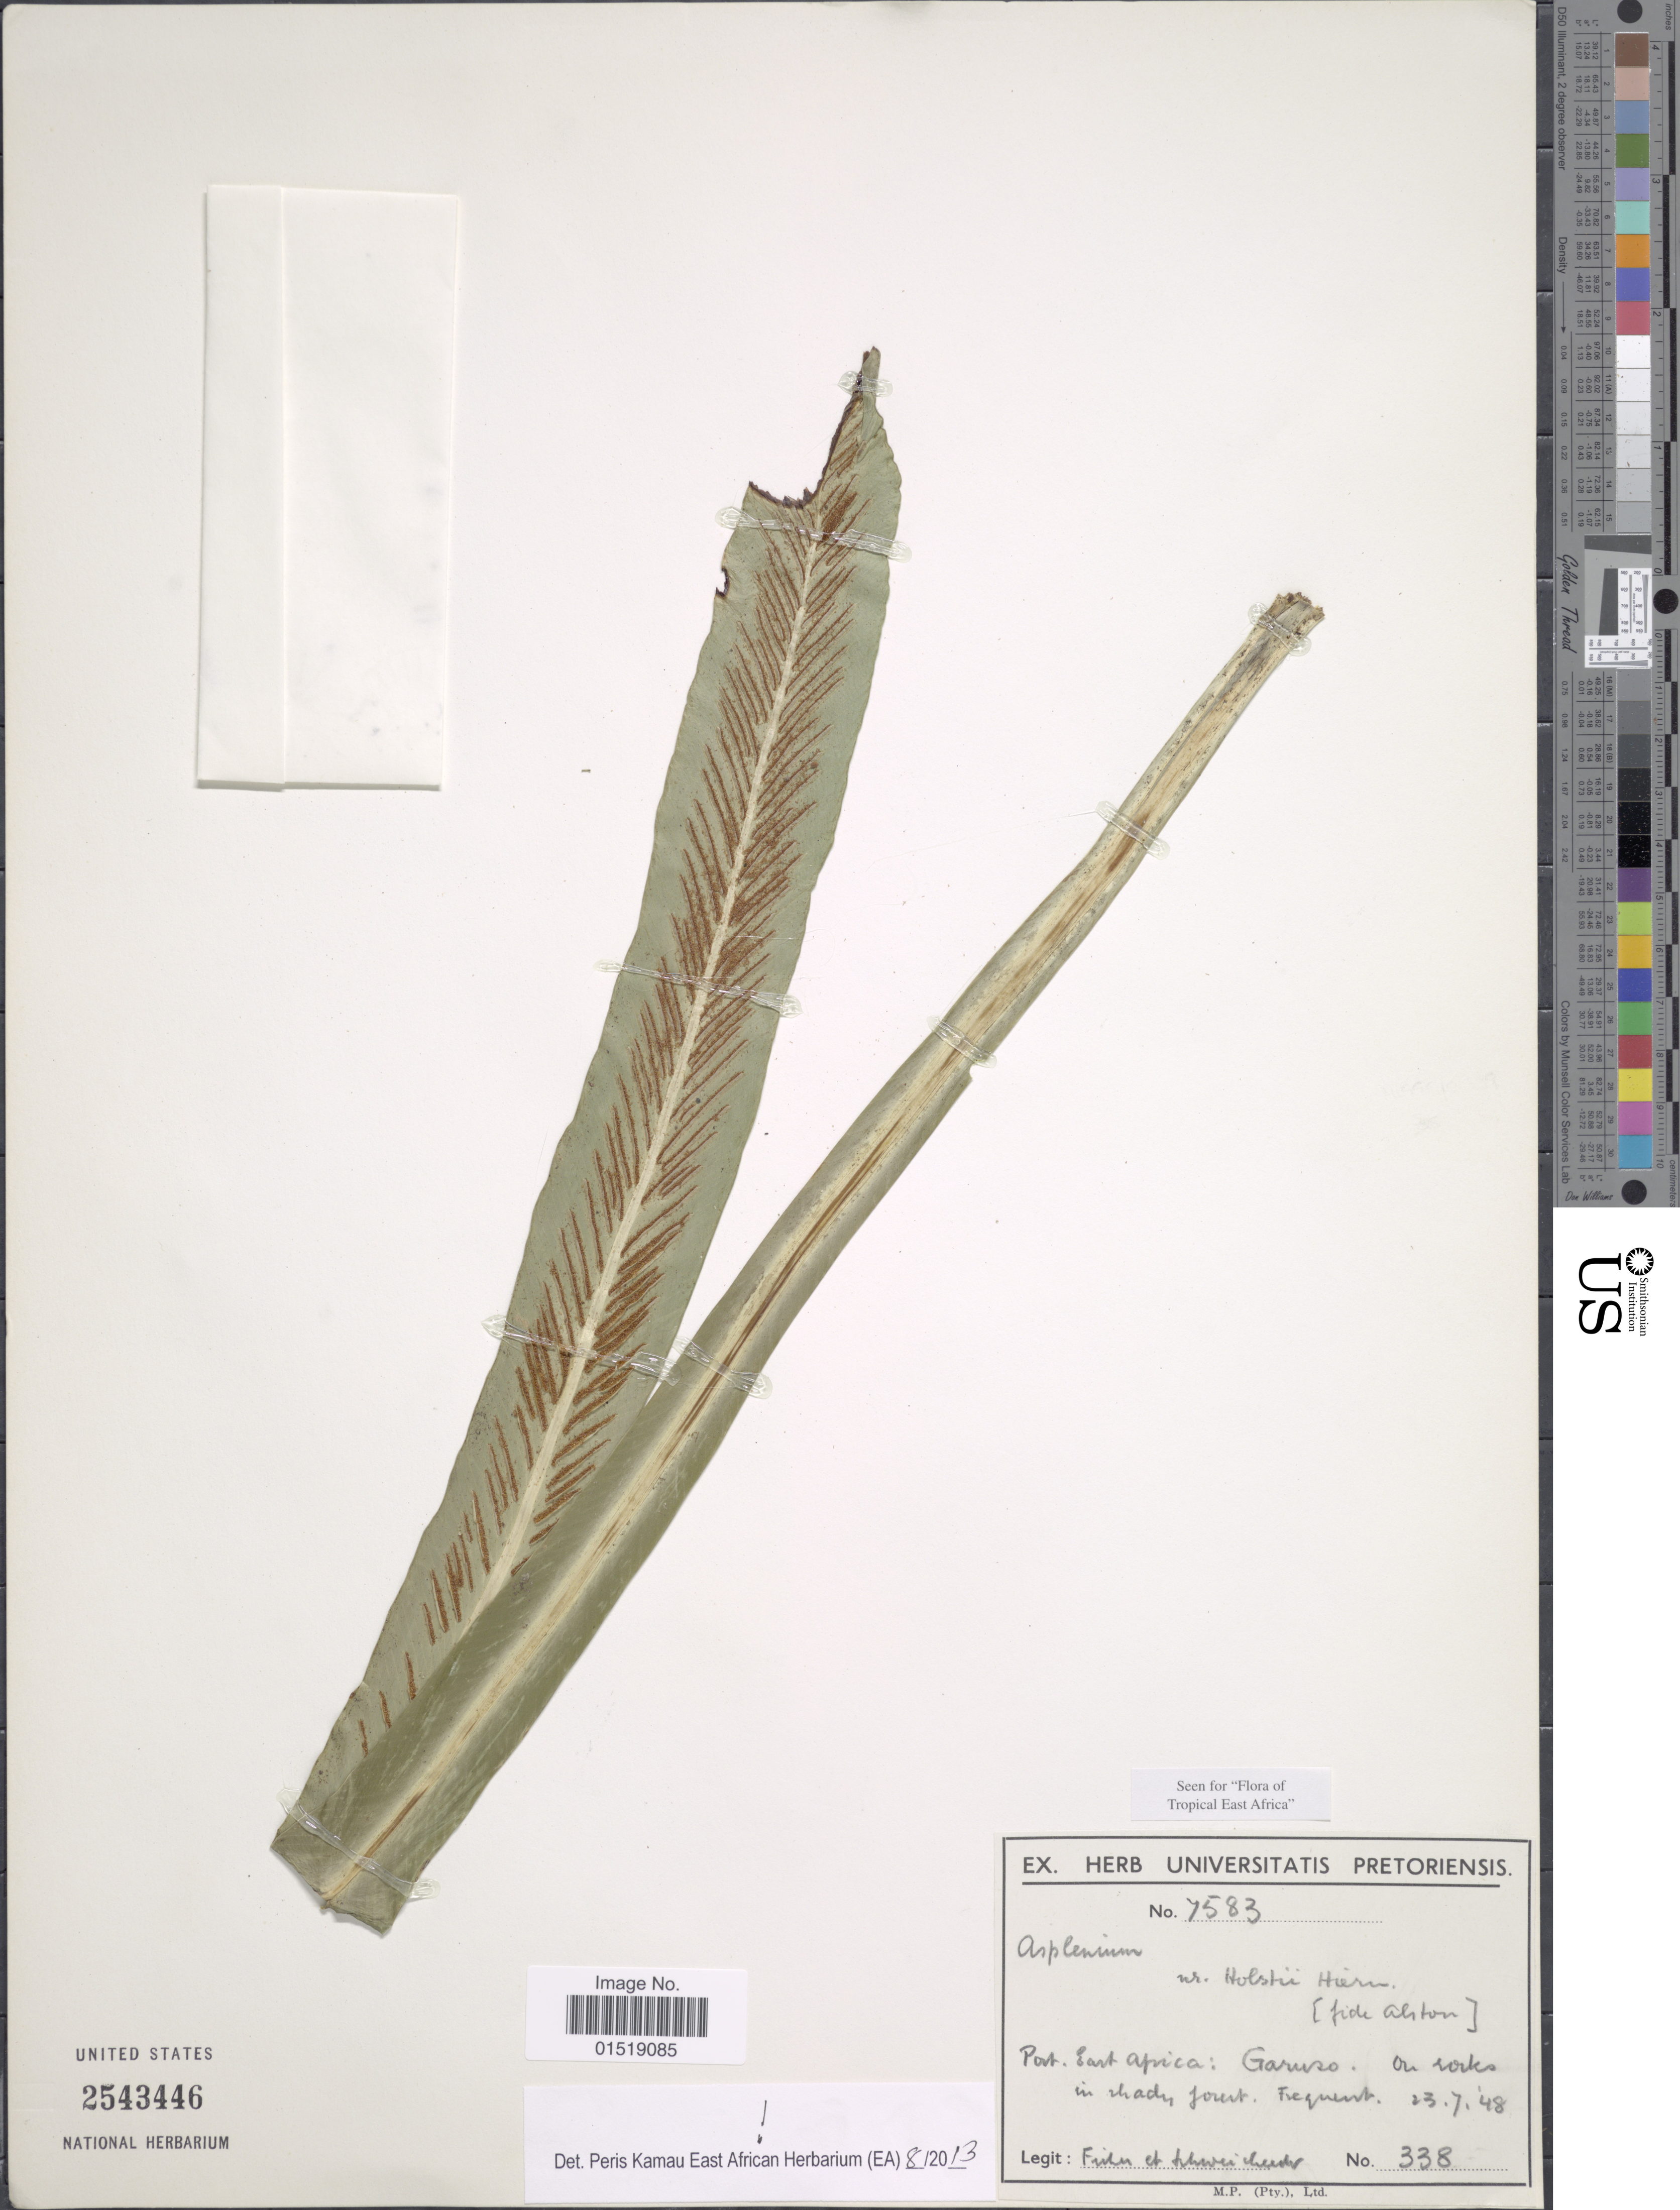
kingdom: Plantae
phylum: Tracheophyta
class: Polypodiopsida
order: Polypodiales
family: Aspleniaceae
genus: Asplenium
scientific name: Asplenium holstii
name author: Hieron.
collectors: -- Fisher & -. Schweickerdt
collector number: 338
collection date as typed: Transcribed d/m/y: 23/7/48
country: Mozambique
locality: Port. East Africa: Garuso.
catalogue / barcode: US 2543446